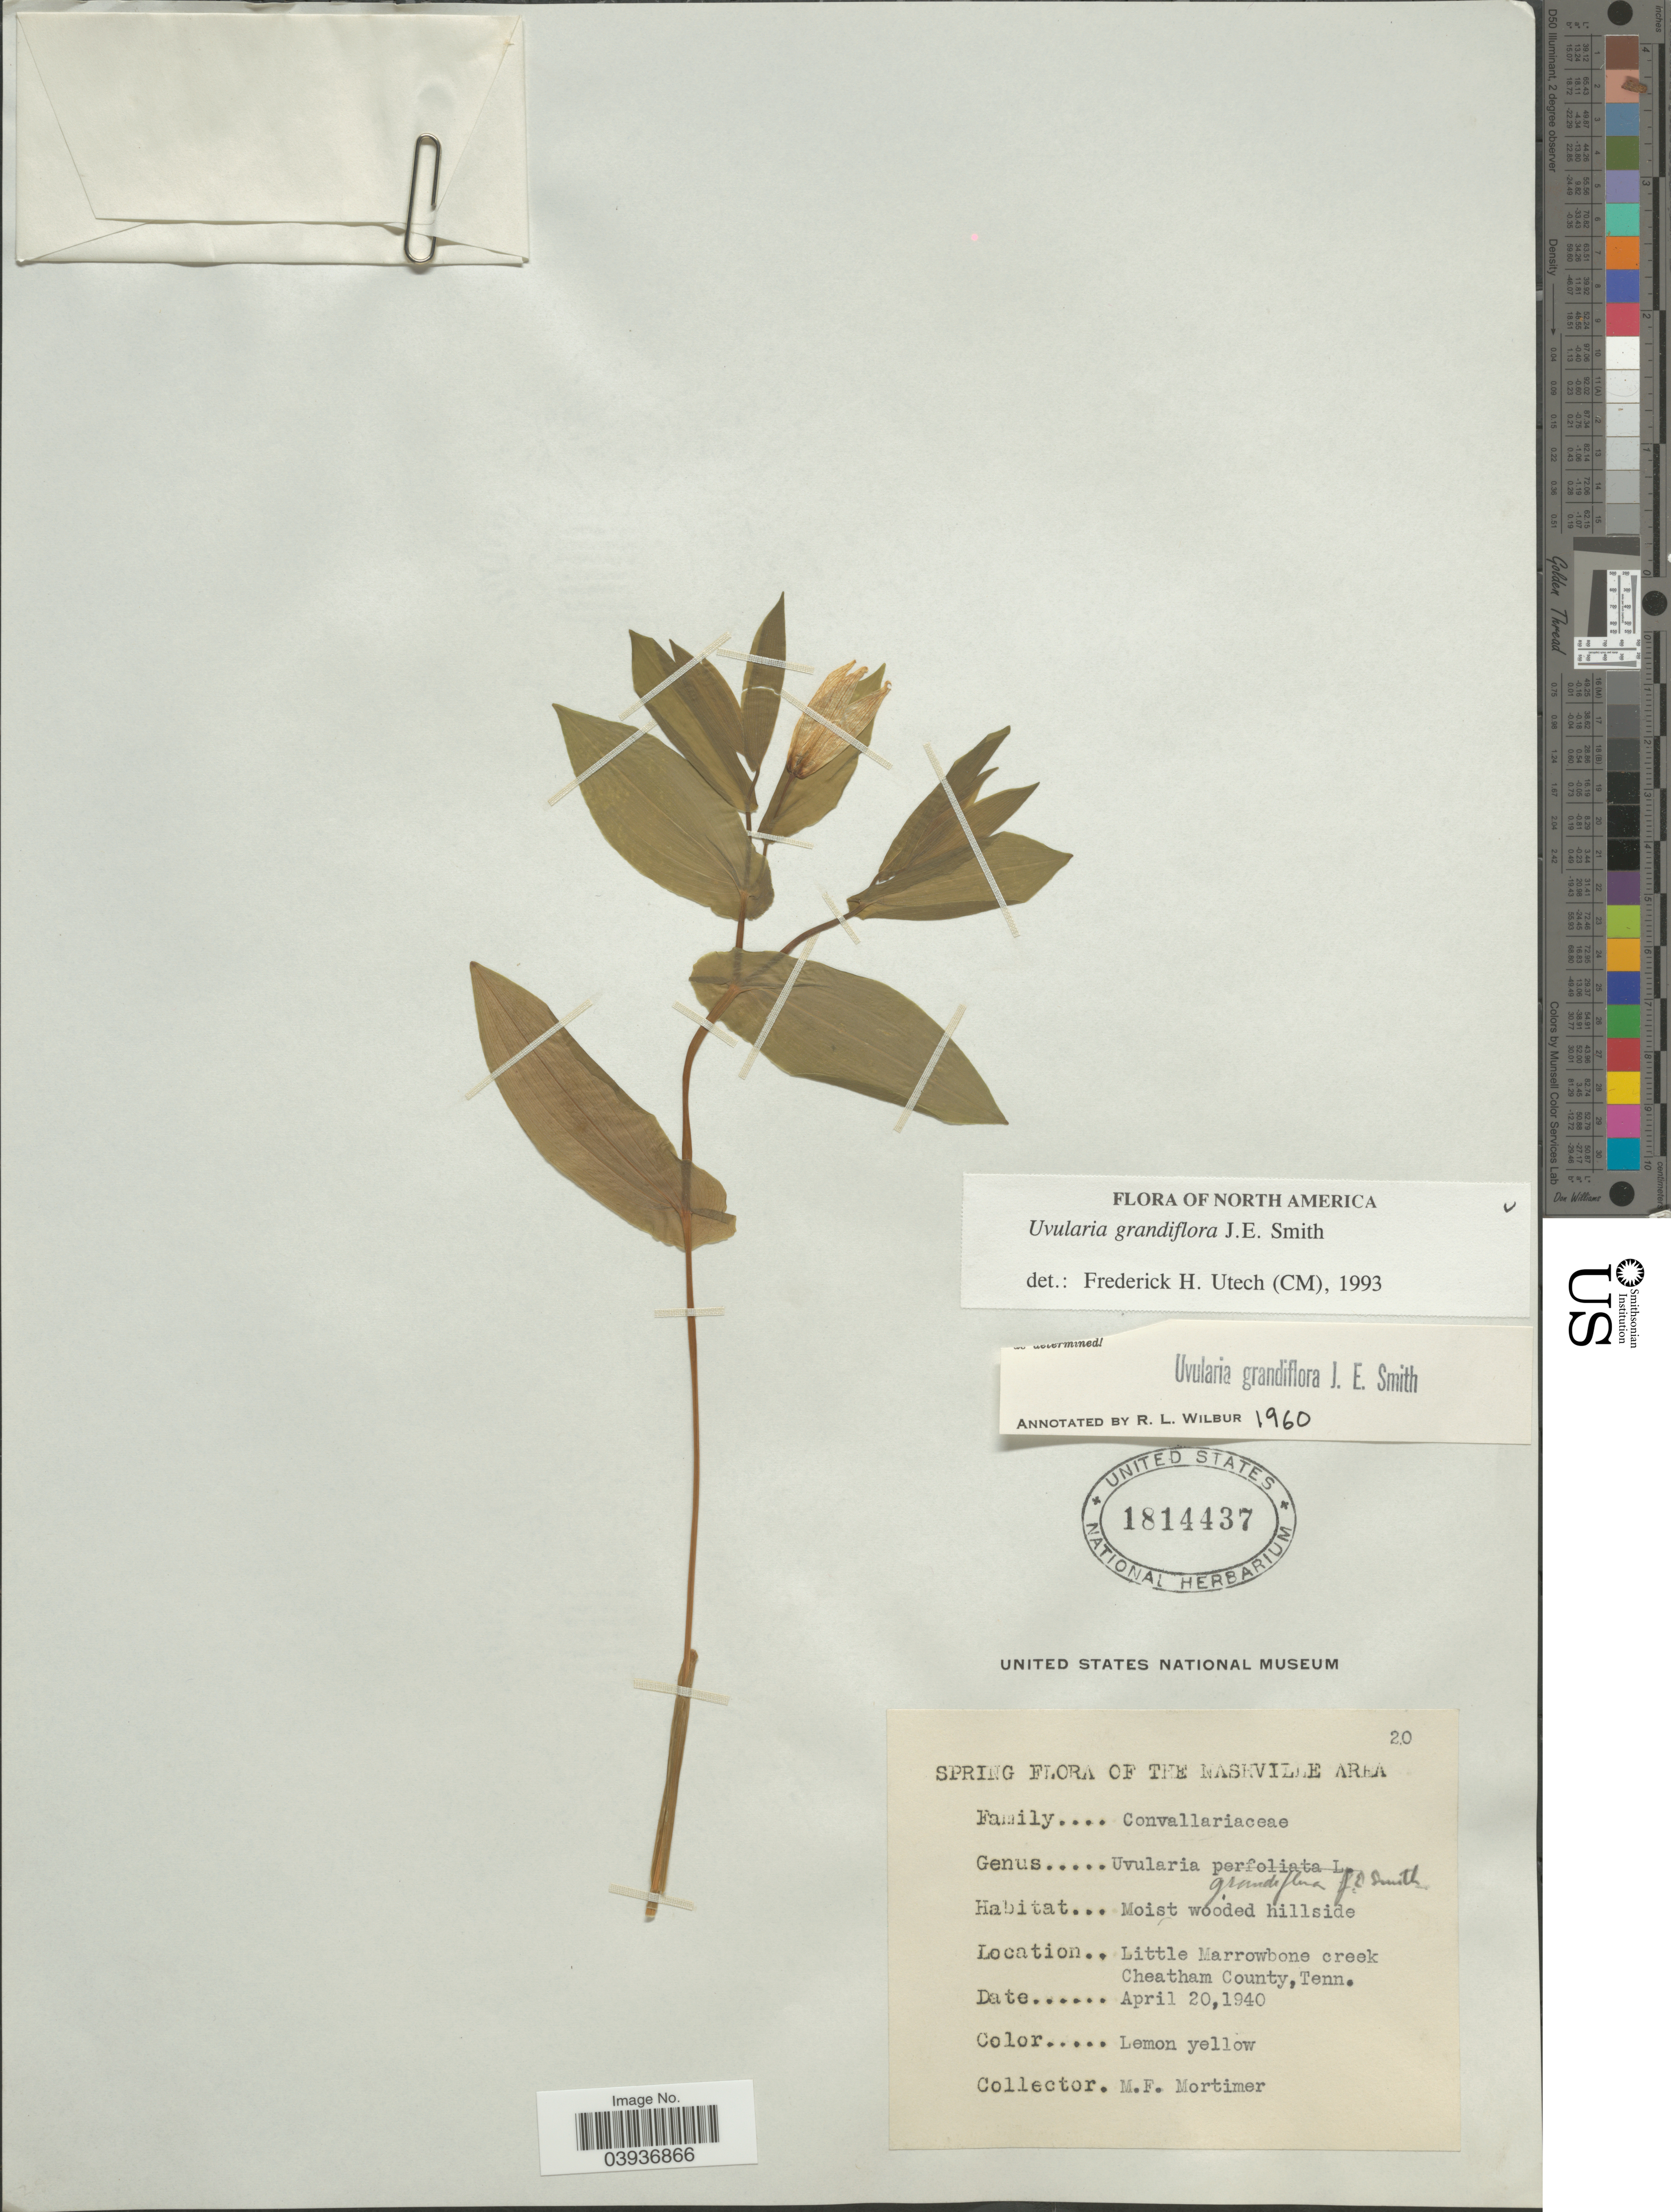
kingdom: Plantae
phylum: Tracheophyta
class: Liliopsida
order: Liliales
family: Colchicaceae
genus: Uvularia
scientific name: Uvularia grandiflora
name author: Sm.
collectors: M. Mortimer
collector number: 20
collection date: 1940-04-20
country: United States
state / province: Tennessee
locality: The Nashville Area. Little Marrowbone creek. Cheatham County.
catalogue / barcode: US 1814437